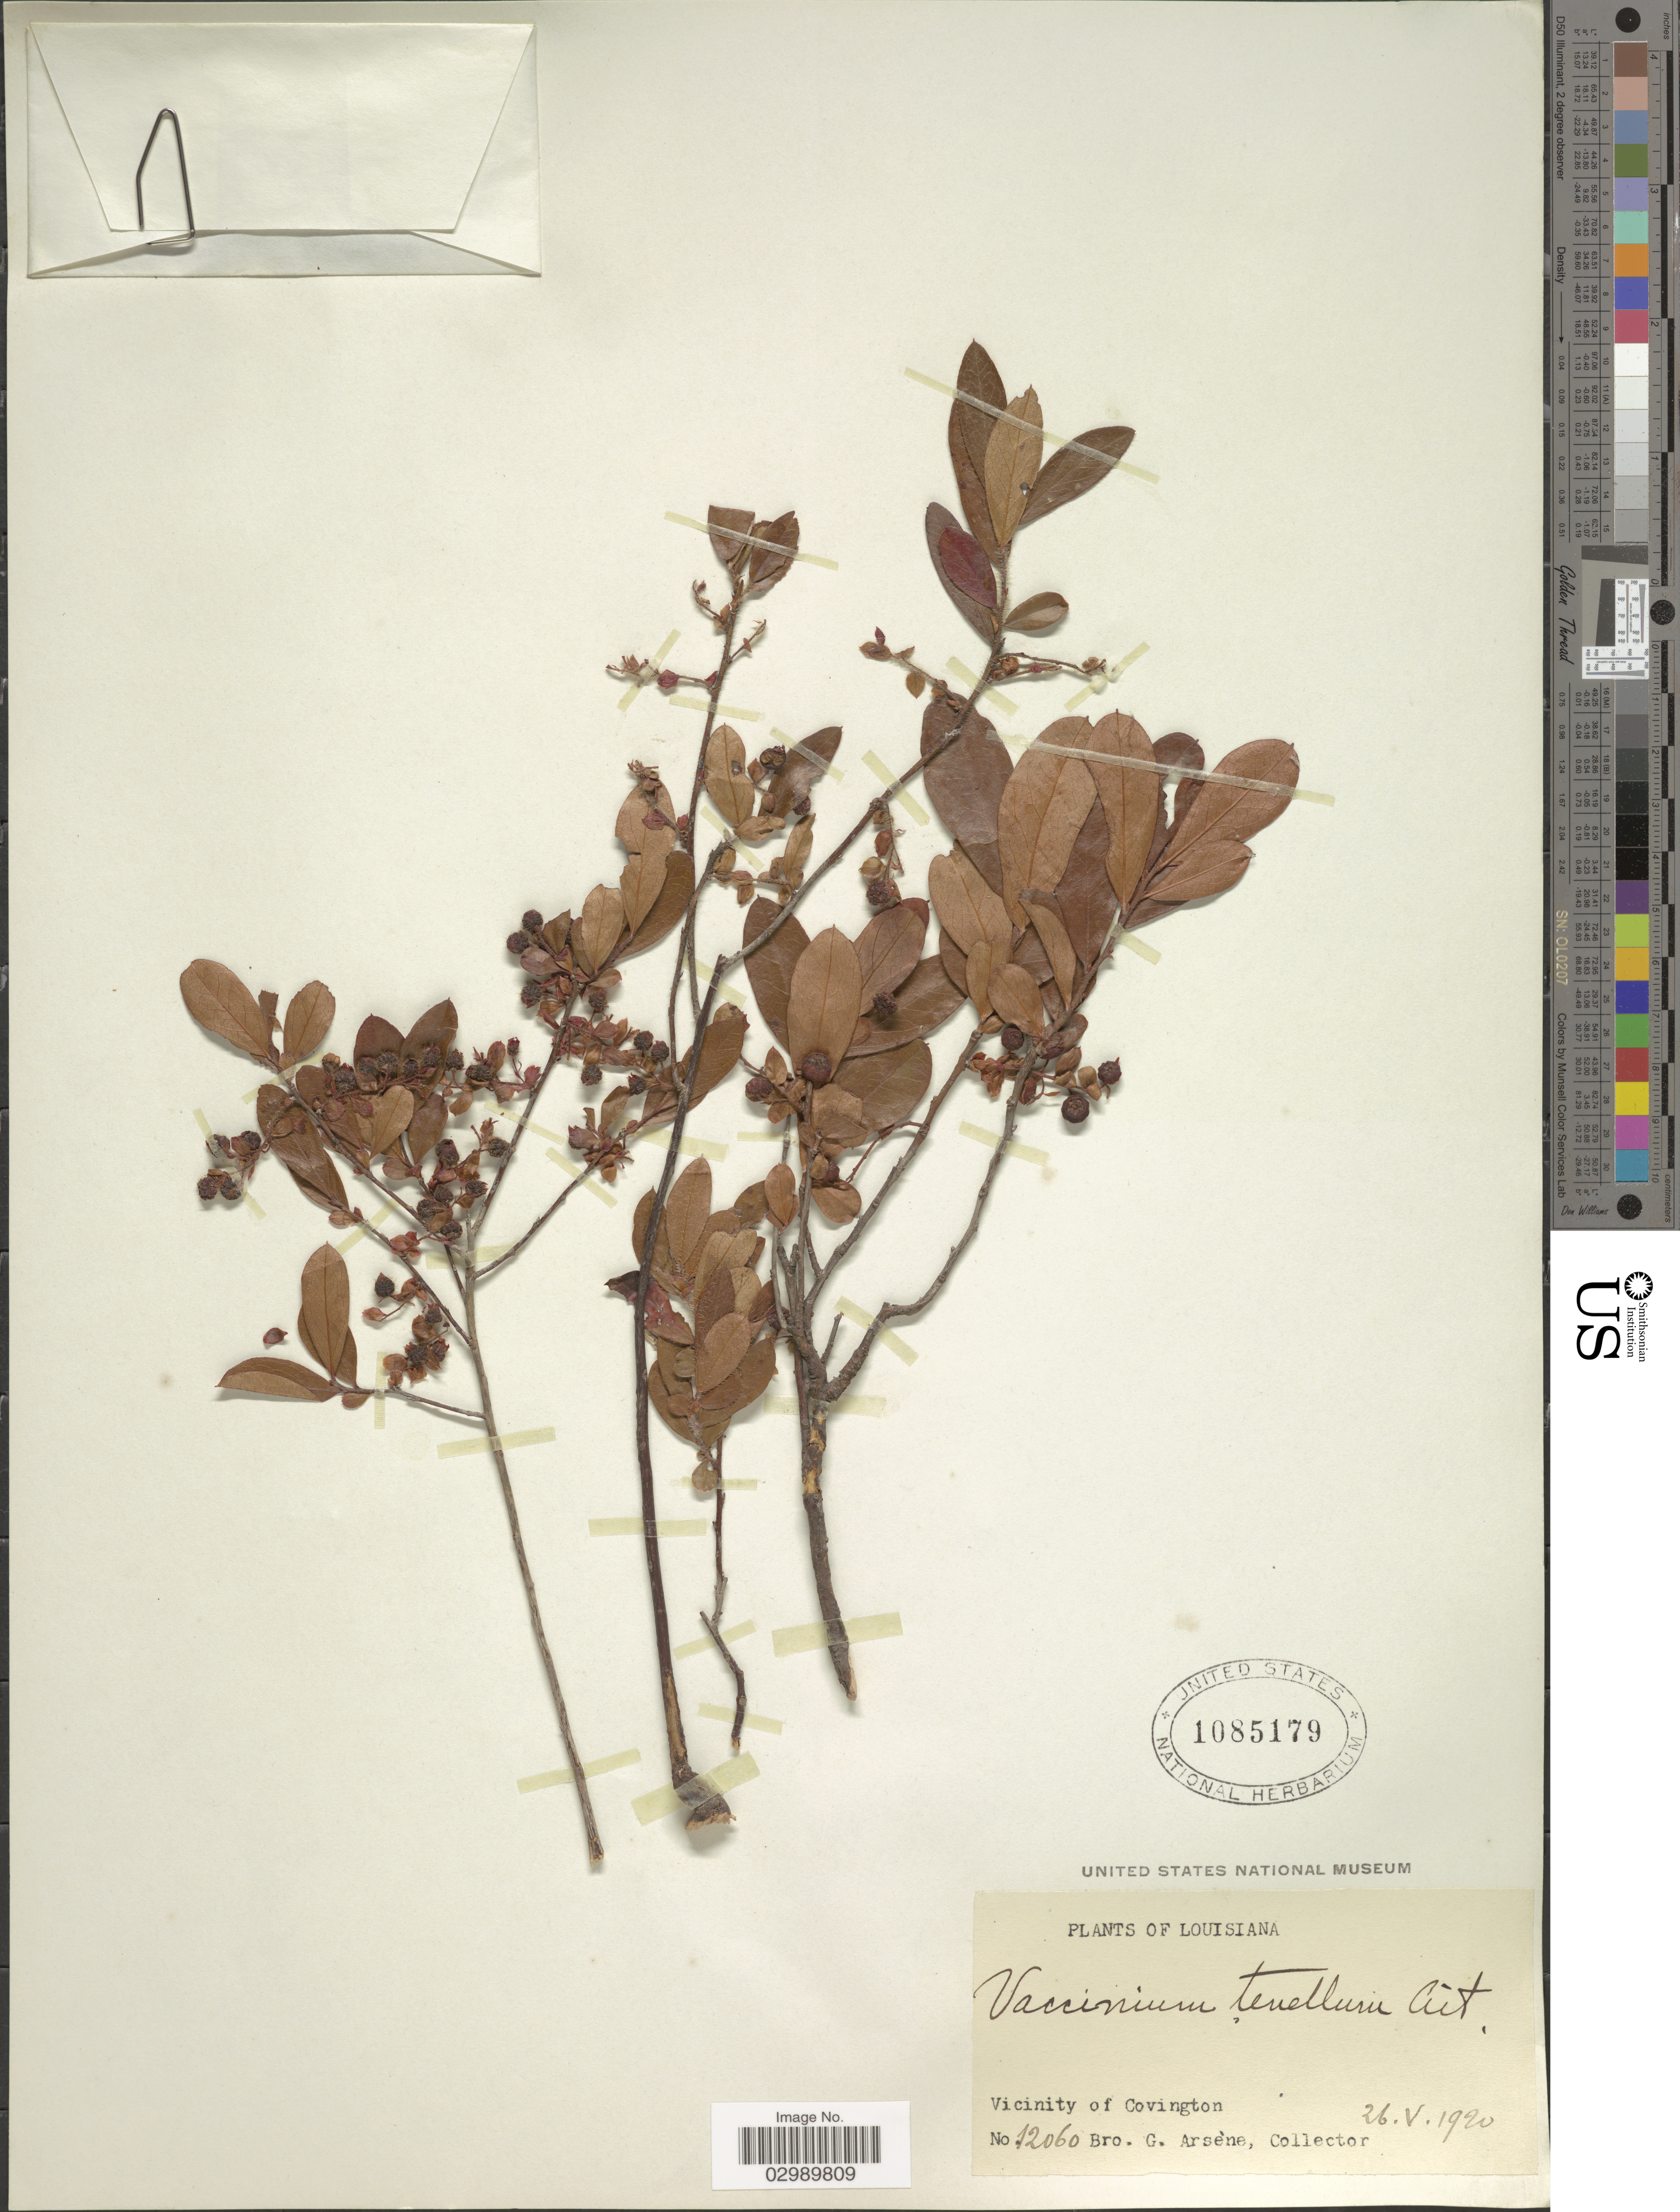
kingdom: Plantae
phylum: Tracheophyta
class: Magnoliopsida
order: Ericales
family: Ericaceae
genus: Vaccinium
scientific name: Vaccinium tenellum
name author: Aiton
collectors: Bro. G. Arsène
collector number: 12060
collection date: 1920-05-26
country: United States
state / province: Louisiana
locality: Vicinity of Covington.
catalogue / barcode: US 1085179